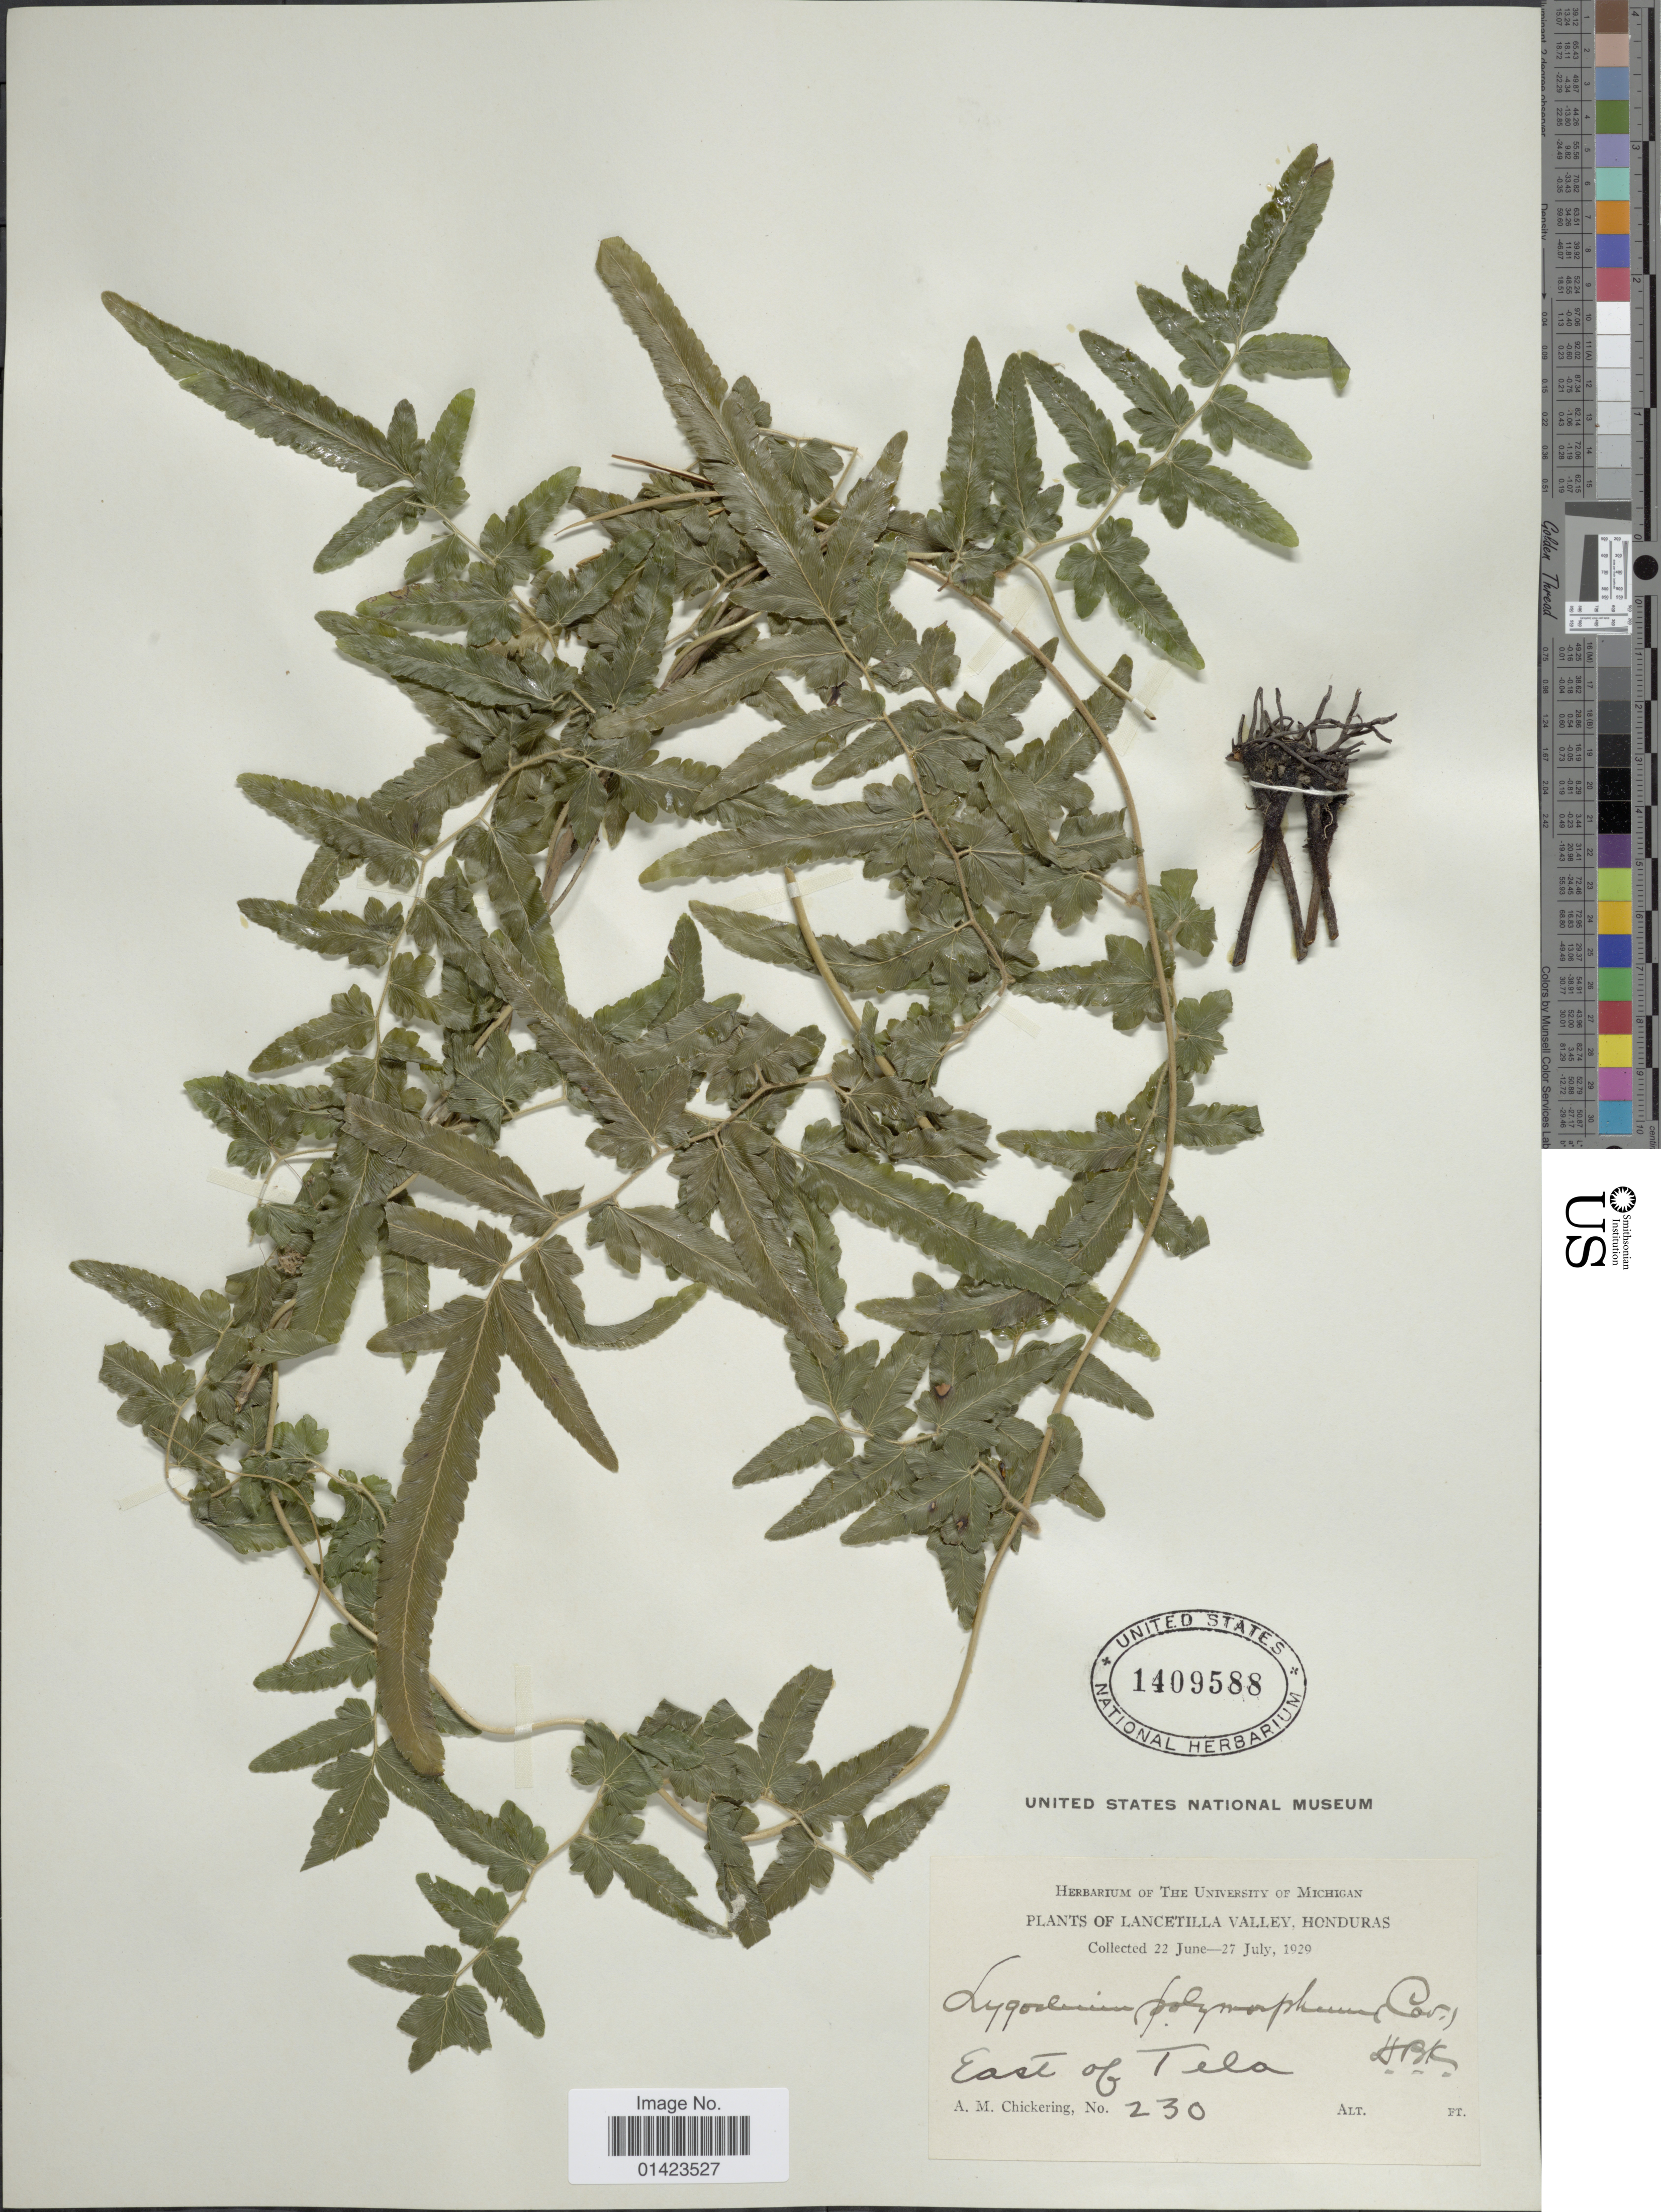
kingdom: Plantae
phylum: Tracheophyta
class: Polypodiopsida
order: Schizaeales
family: Lygodiaceae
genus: Lygodium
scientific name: Lygodium venustum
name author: Sw.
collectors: A. Chickering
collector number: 230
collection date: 1929-06-22/1929-07-27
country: Honduras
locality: Lancetilla Valley Honduras, East of Tela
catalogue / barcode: US 1409588